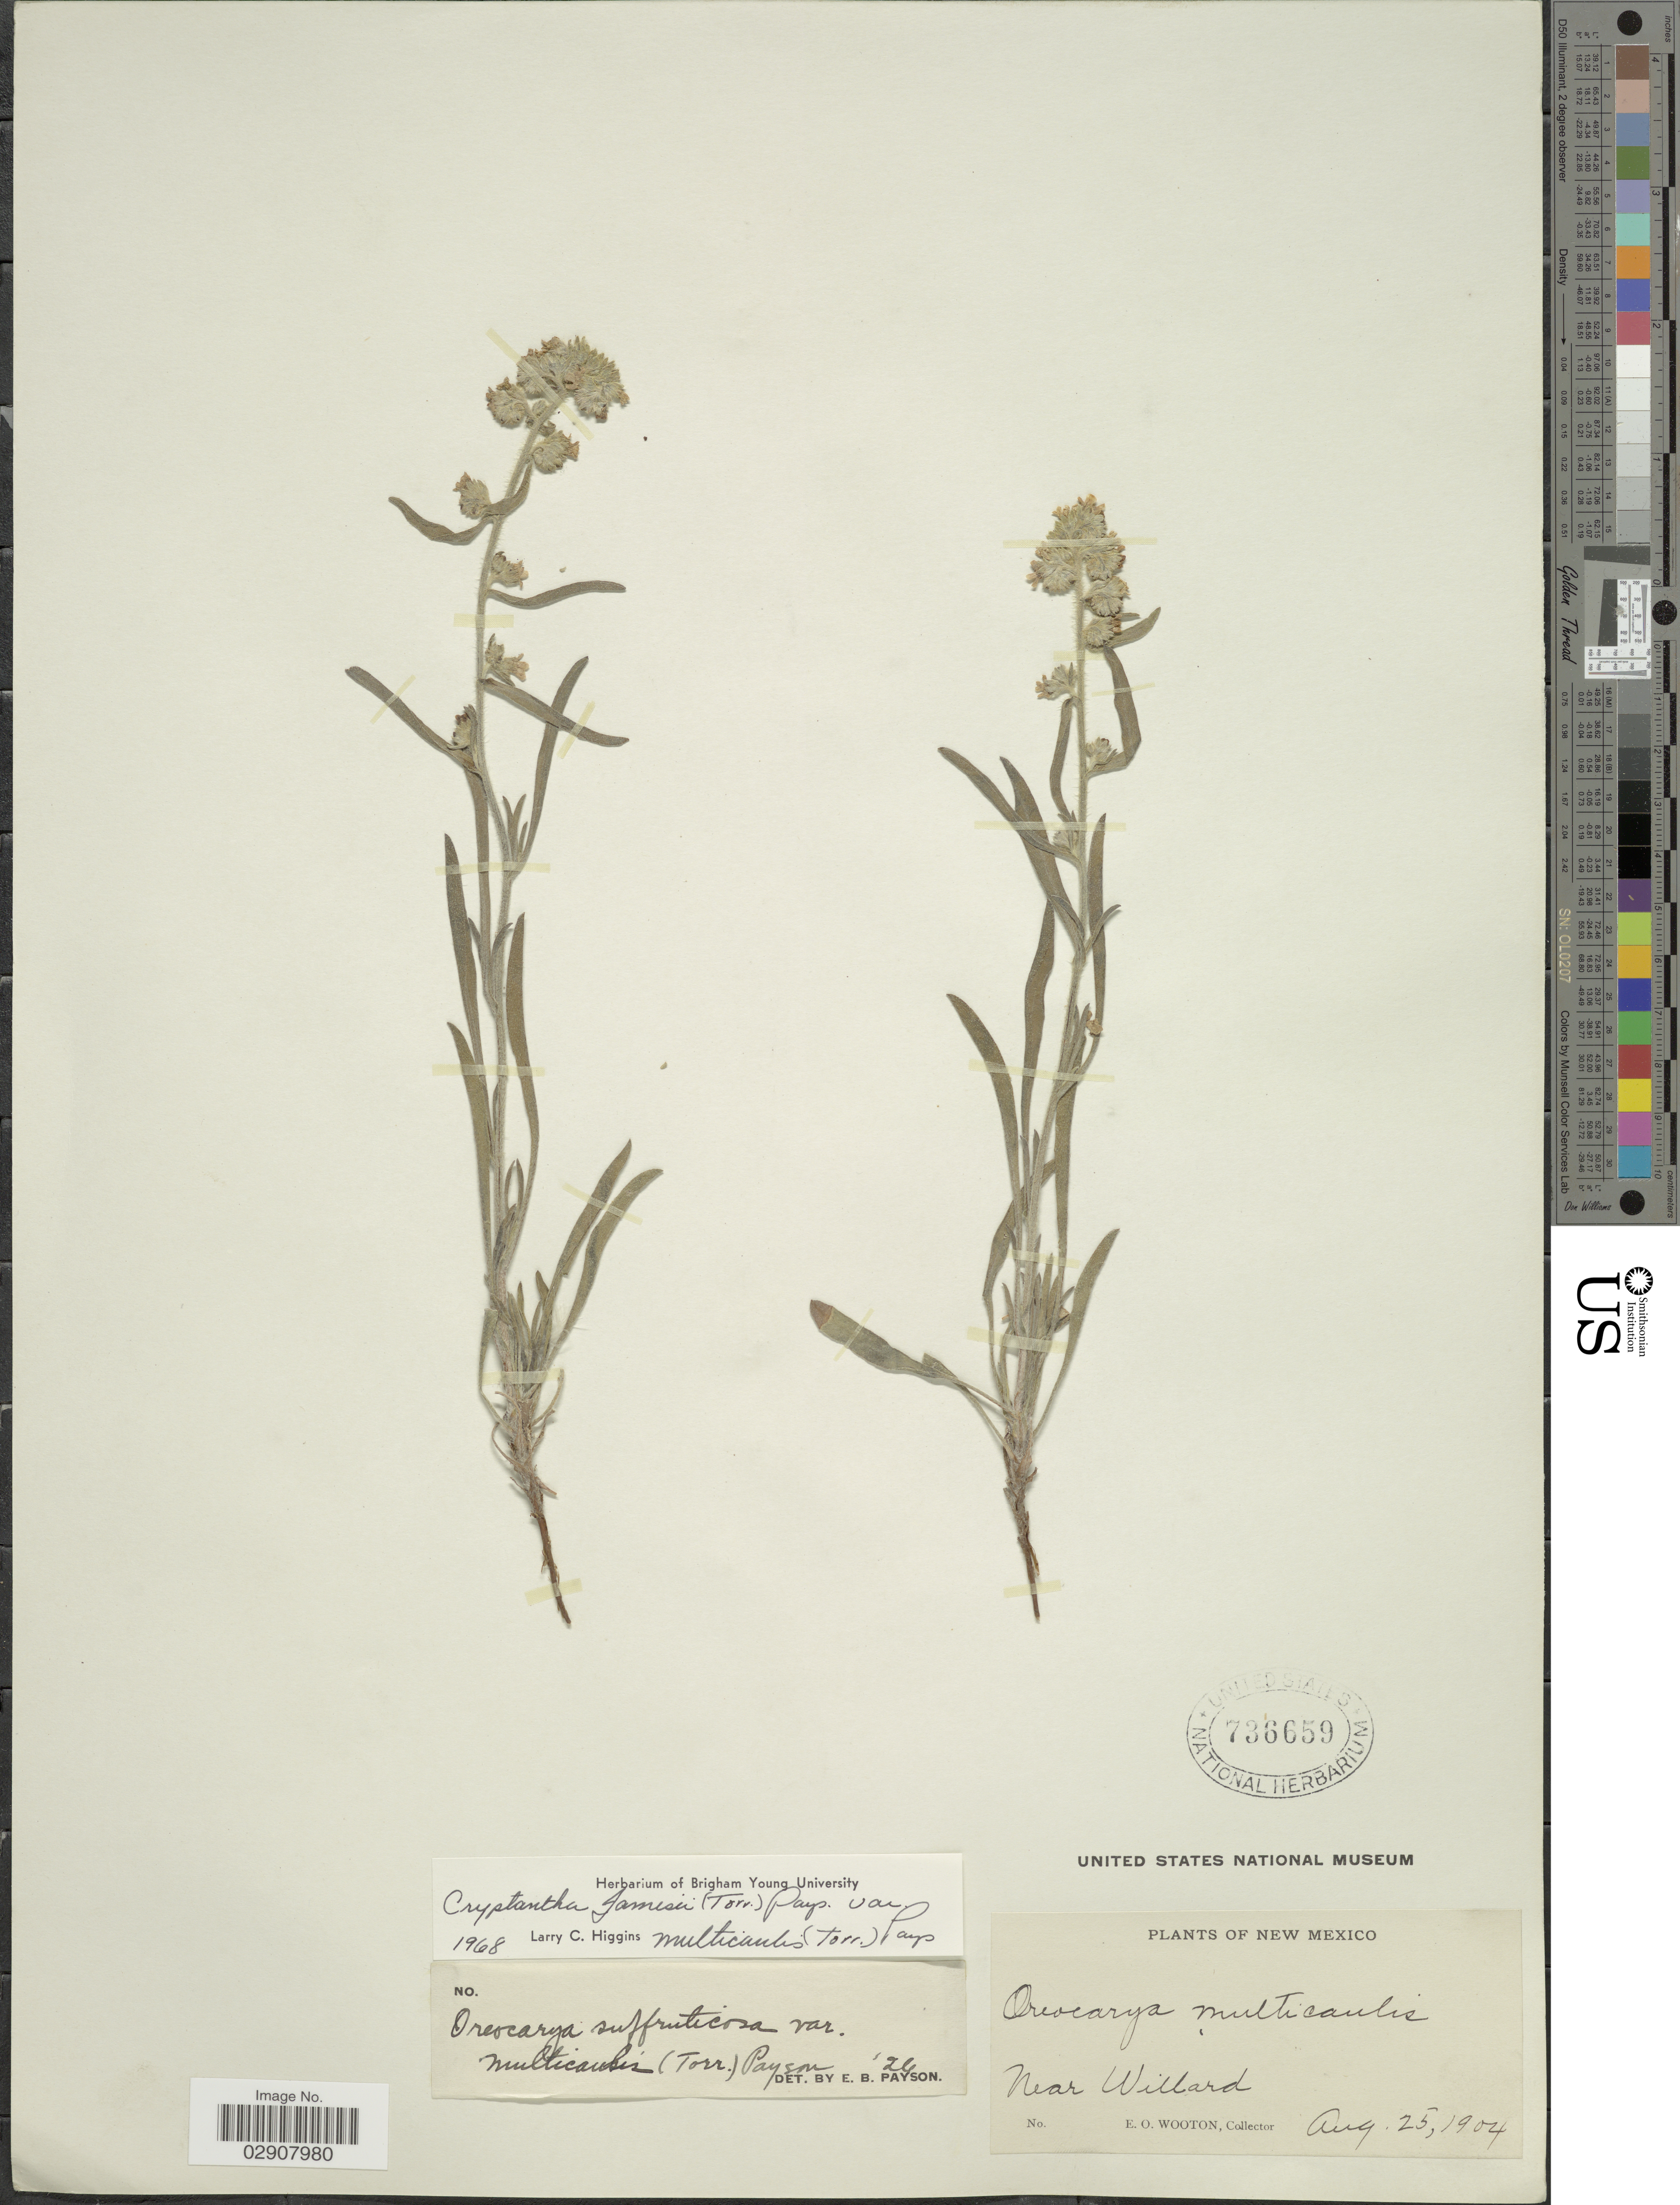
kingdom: Plantae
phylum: Tracheophyta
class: Magnoliopsida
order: Boraginales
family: Boraginaceae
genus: Cryptantha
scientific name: Cryptantha jamesii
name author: (Torr.) Payson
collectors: E. O. Wooton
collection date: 1904-08-25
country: United States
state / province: New Mexico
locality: Near Willard.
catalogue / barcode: US 736659